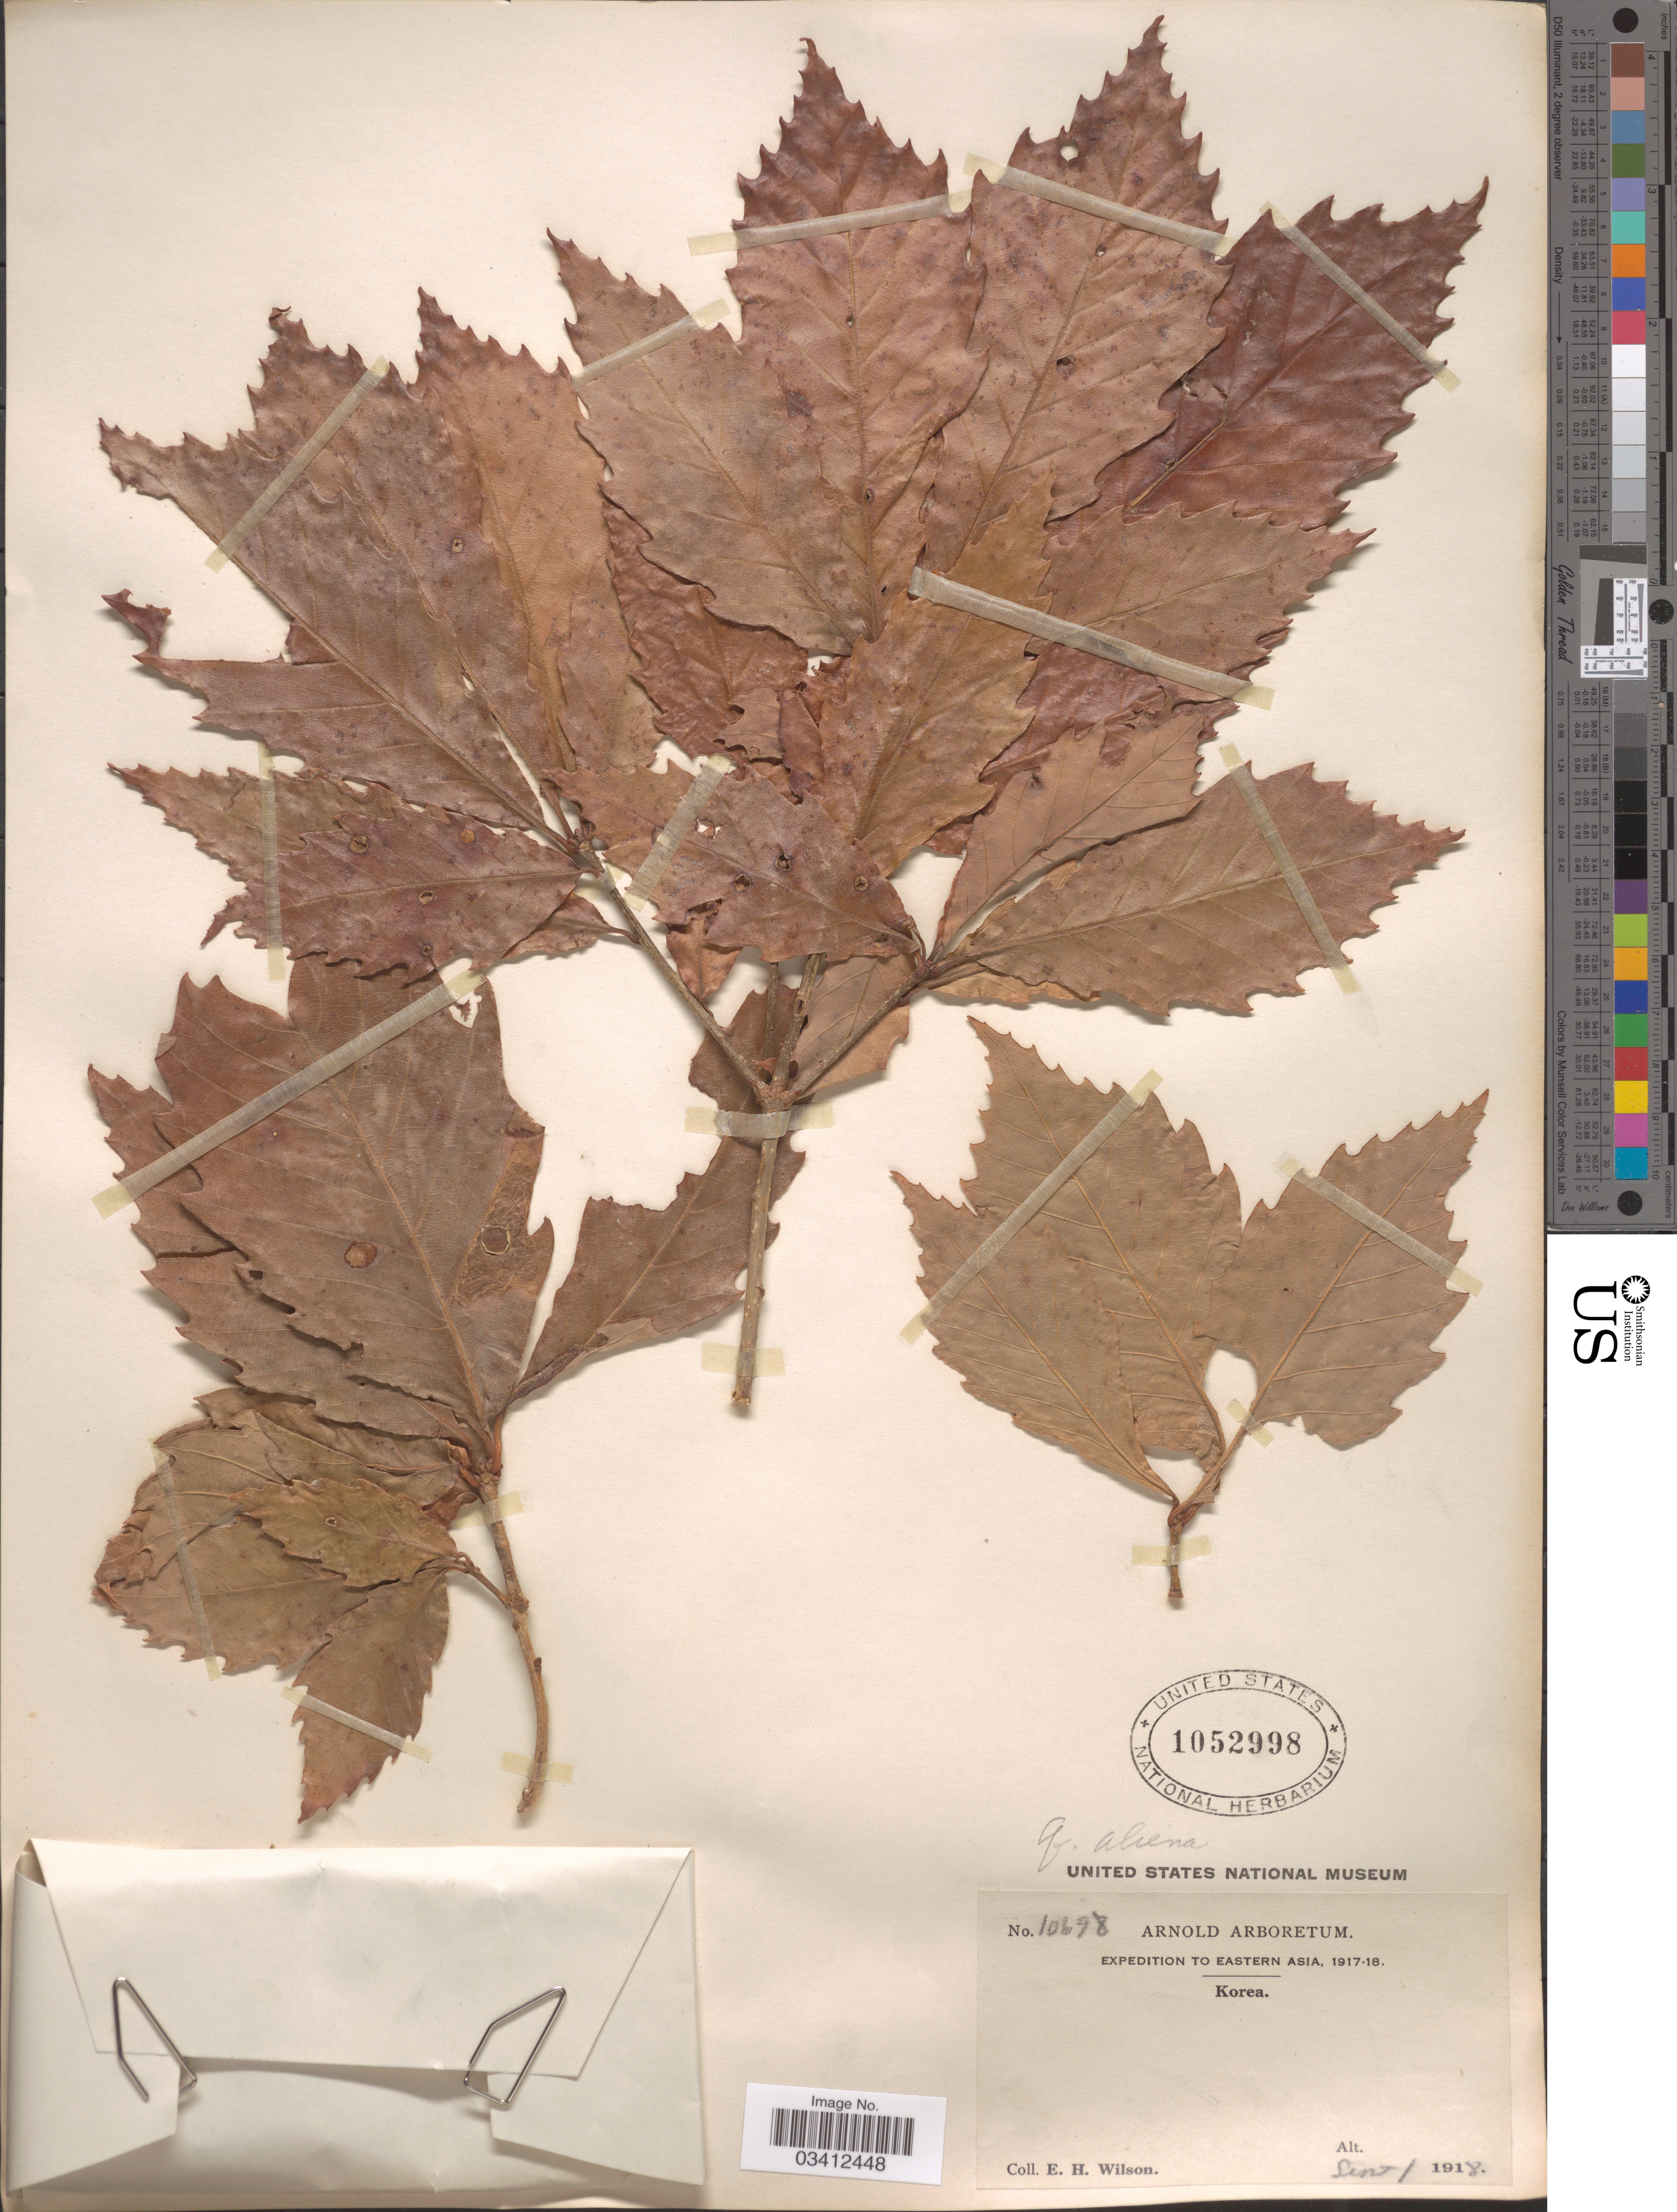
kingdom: Plantae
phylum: Tracheophyta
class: Magnoliopsida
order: Fagales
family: Fagaceae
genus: Quercus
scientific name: Quercus sp.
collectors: E. Wilson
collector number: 10698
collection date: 1918-09-01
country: North Korea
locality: Eastern Asia.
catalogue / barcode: US 1052998